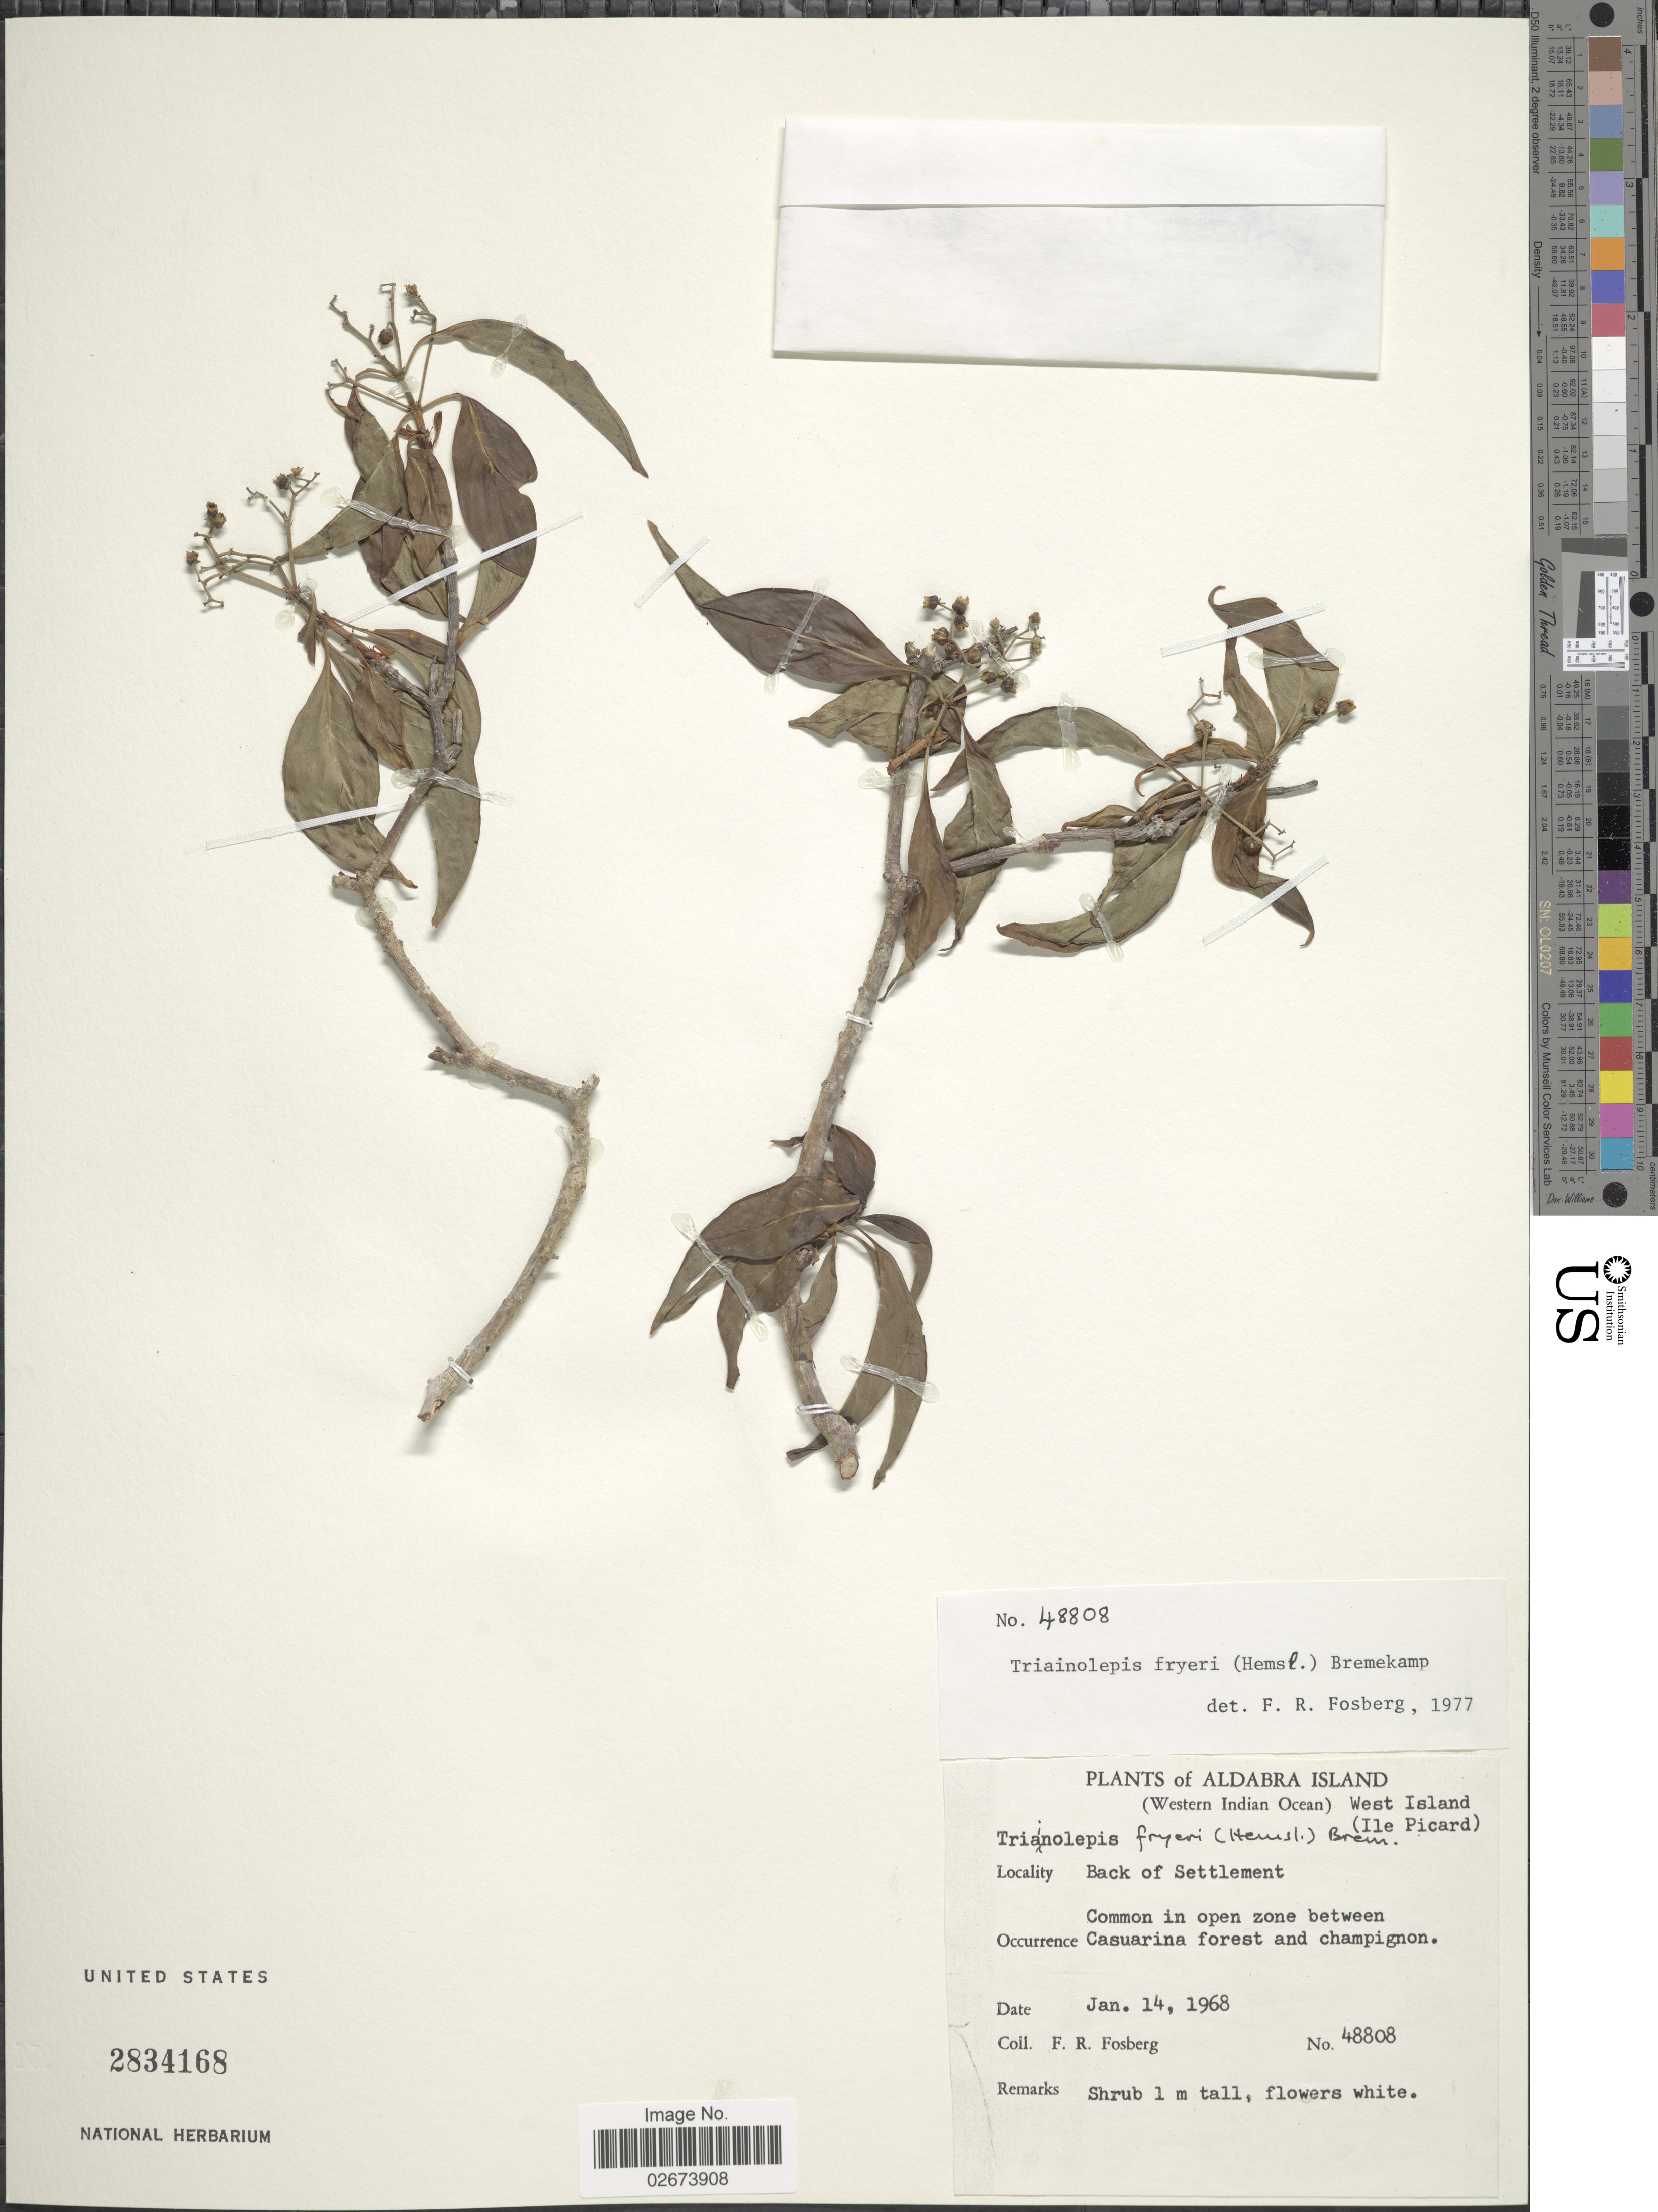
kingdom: Plantae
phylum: Tracheophyta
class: Magnoliopsida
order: Gentianales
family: Rubiaceae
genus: Triainolepis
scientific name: Triainolepis fryeri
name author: (Hemsl.) Bremek.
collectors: F. R. Fosberg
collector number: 48808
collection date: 1968-01-14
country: Seychelles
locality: Aldabra Island. (Western Indian Ocean) West Island. (Ile Picard). Back of Settlement.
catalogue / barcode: US 2834168